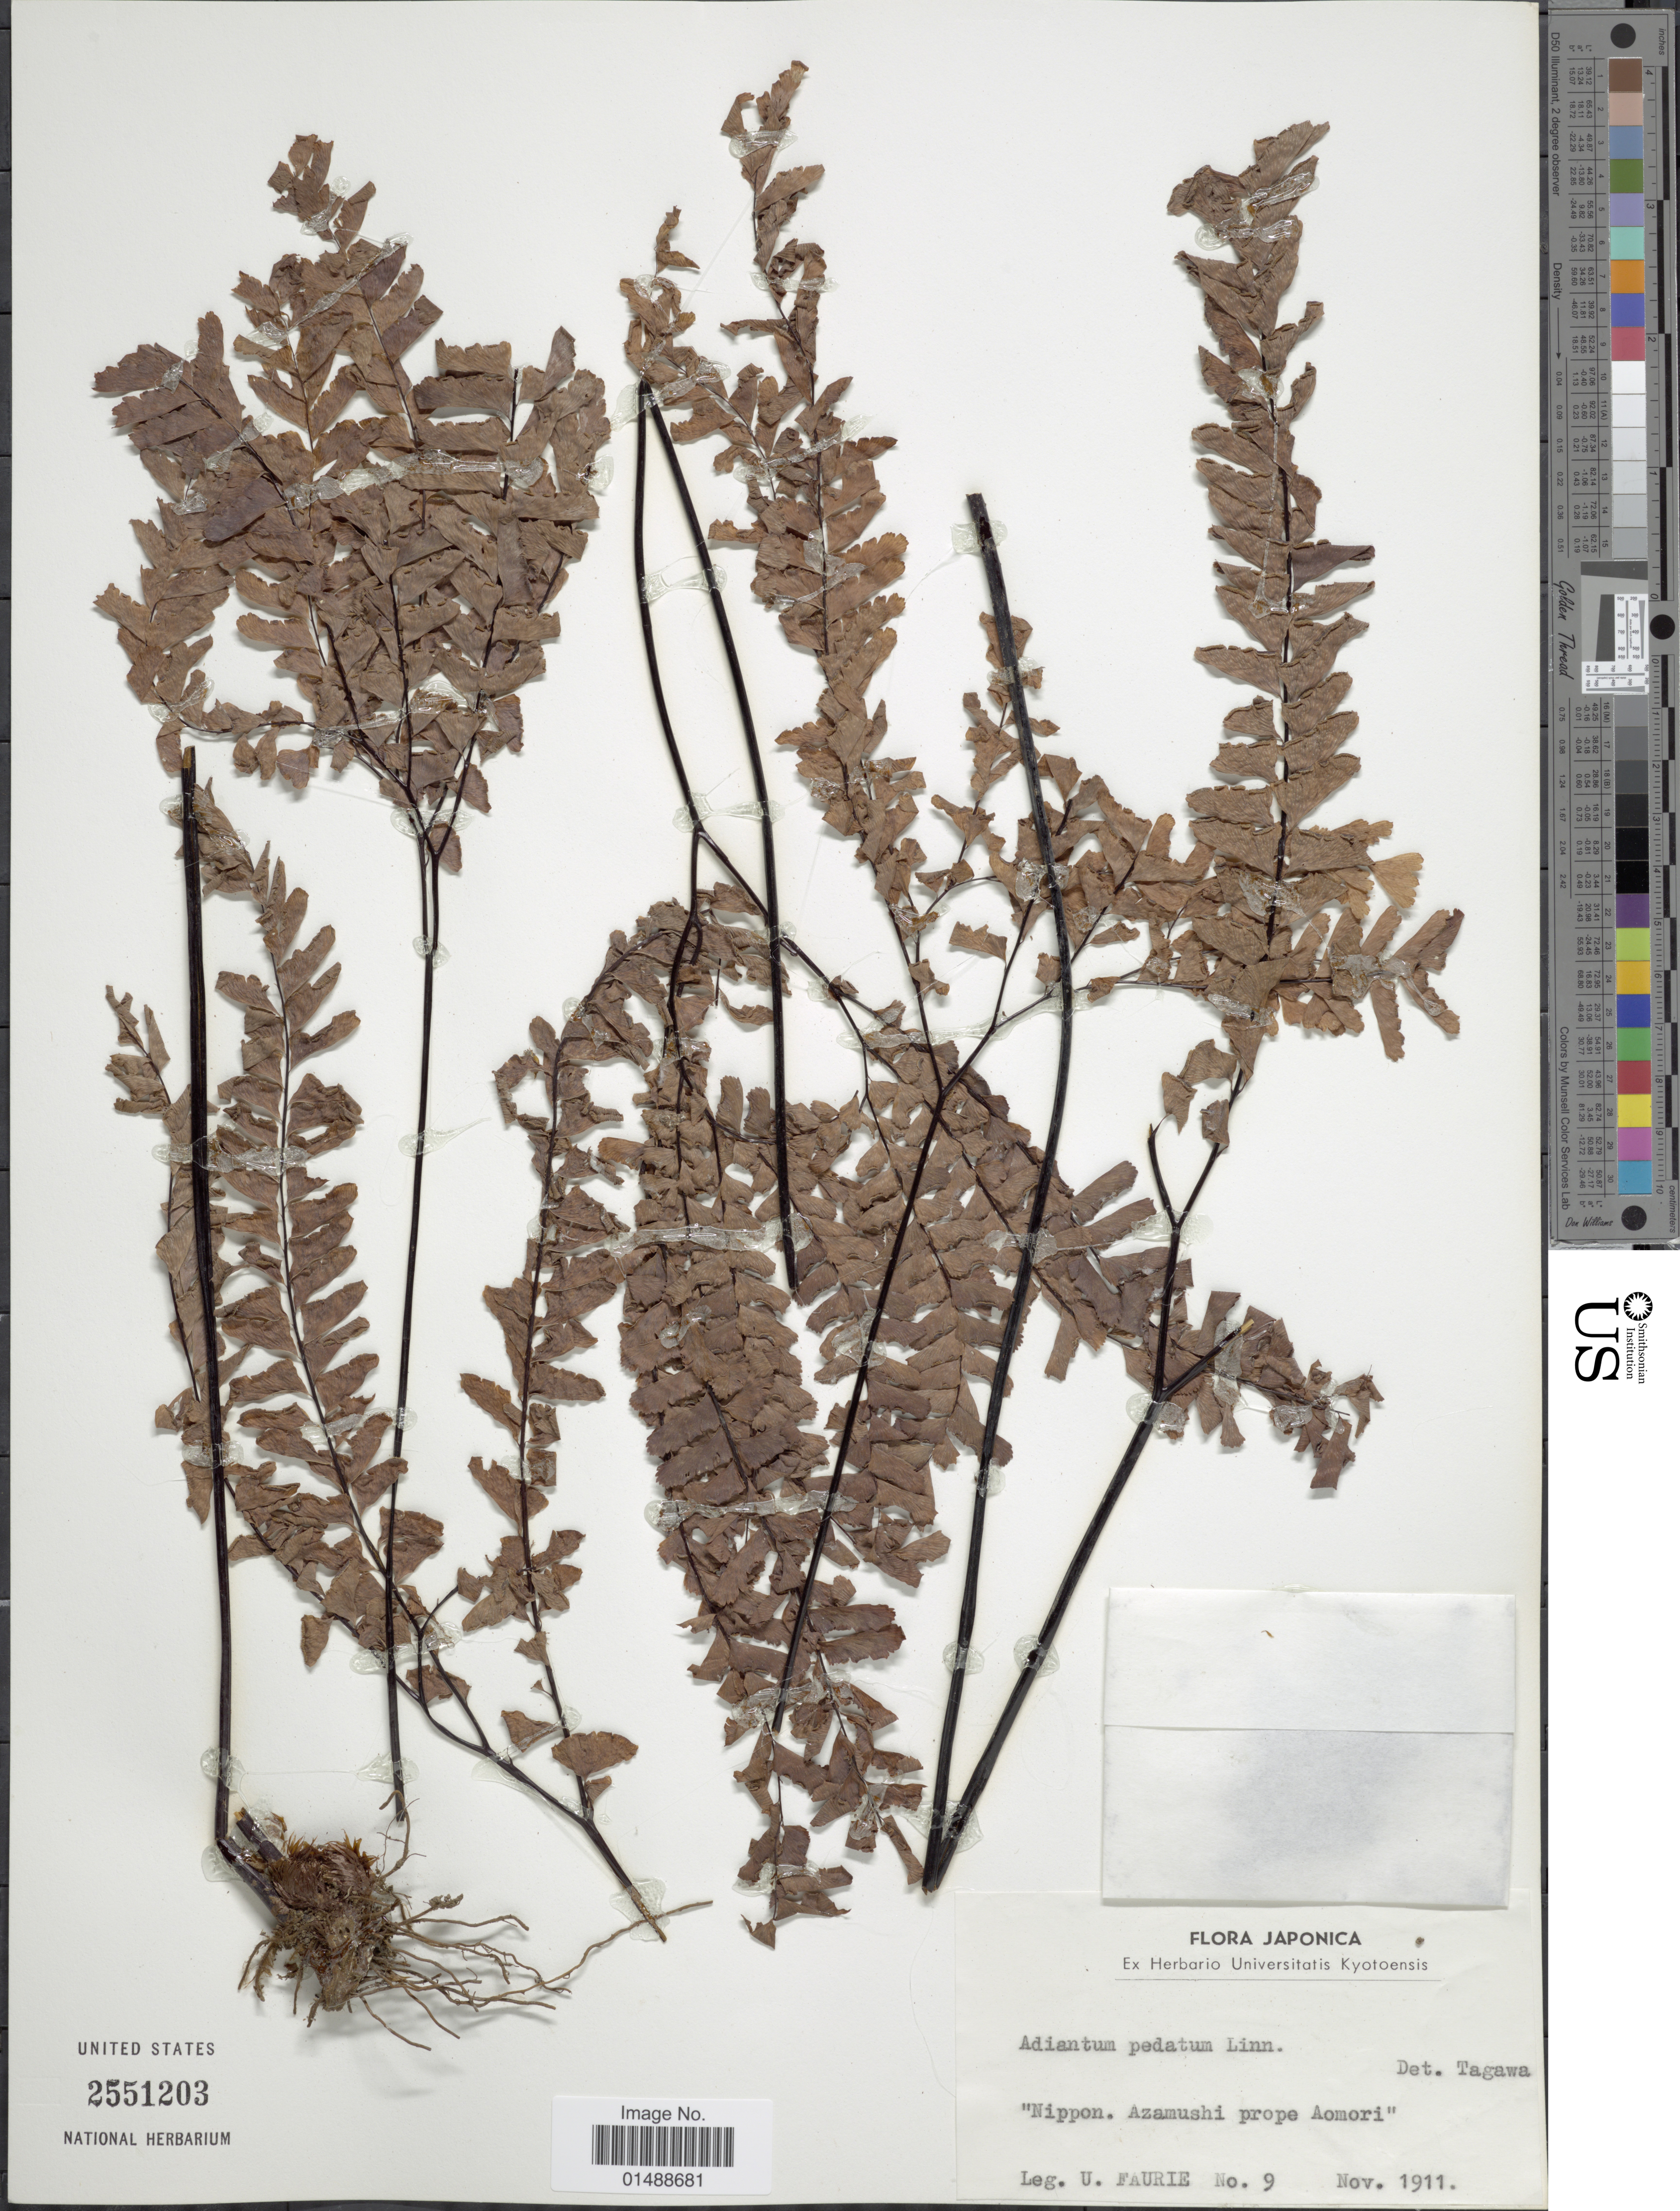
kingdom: Plantae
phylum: Tracheophyta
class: Polypodiopsida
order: Polypodiales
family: Pteridaceae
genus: Adiantum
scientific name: Adiantum pedatum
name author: L.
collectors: U. Faurie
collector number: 9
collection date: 1911-11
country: Japan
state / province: Aomori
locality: Nippon. Azamushi prope Aomori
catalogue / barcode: US 2551203